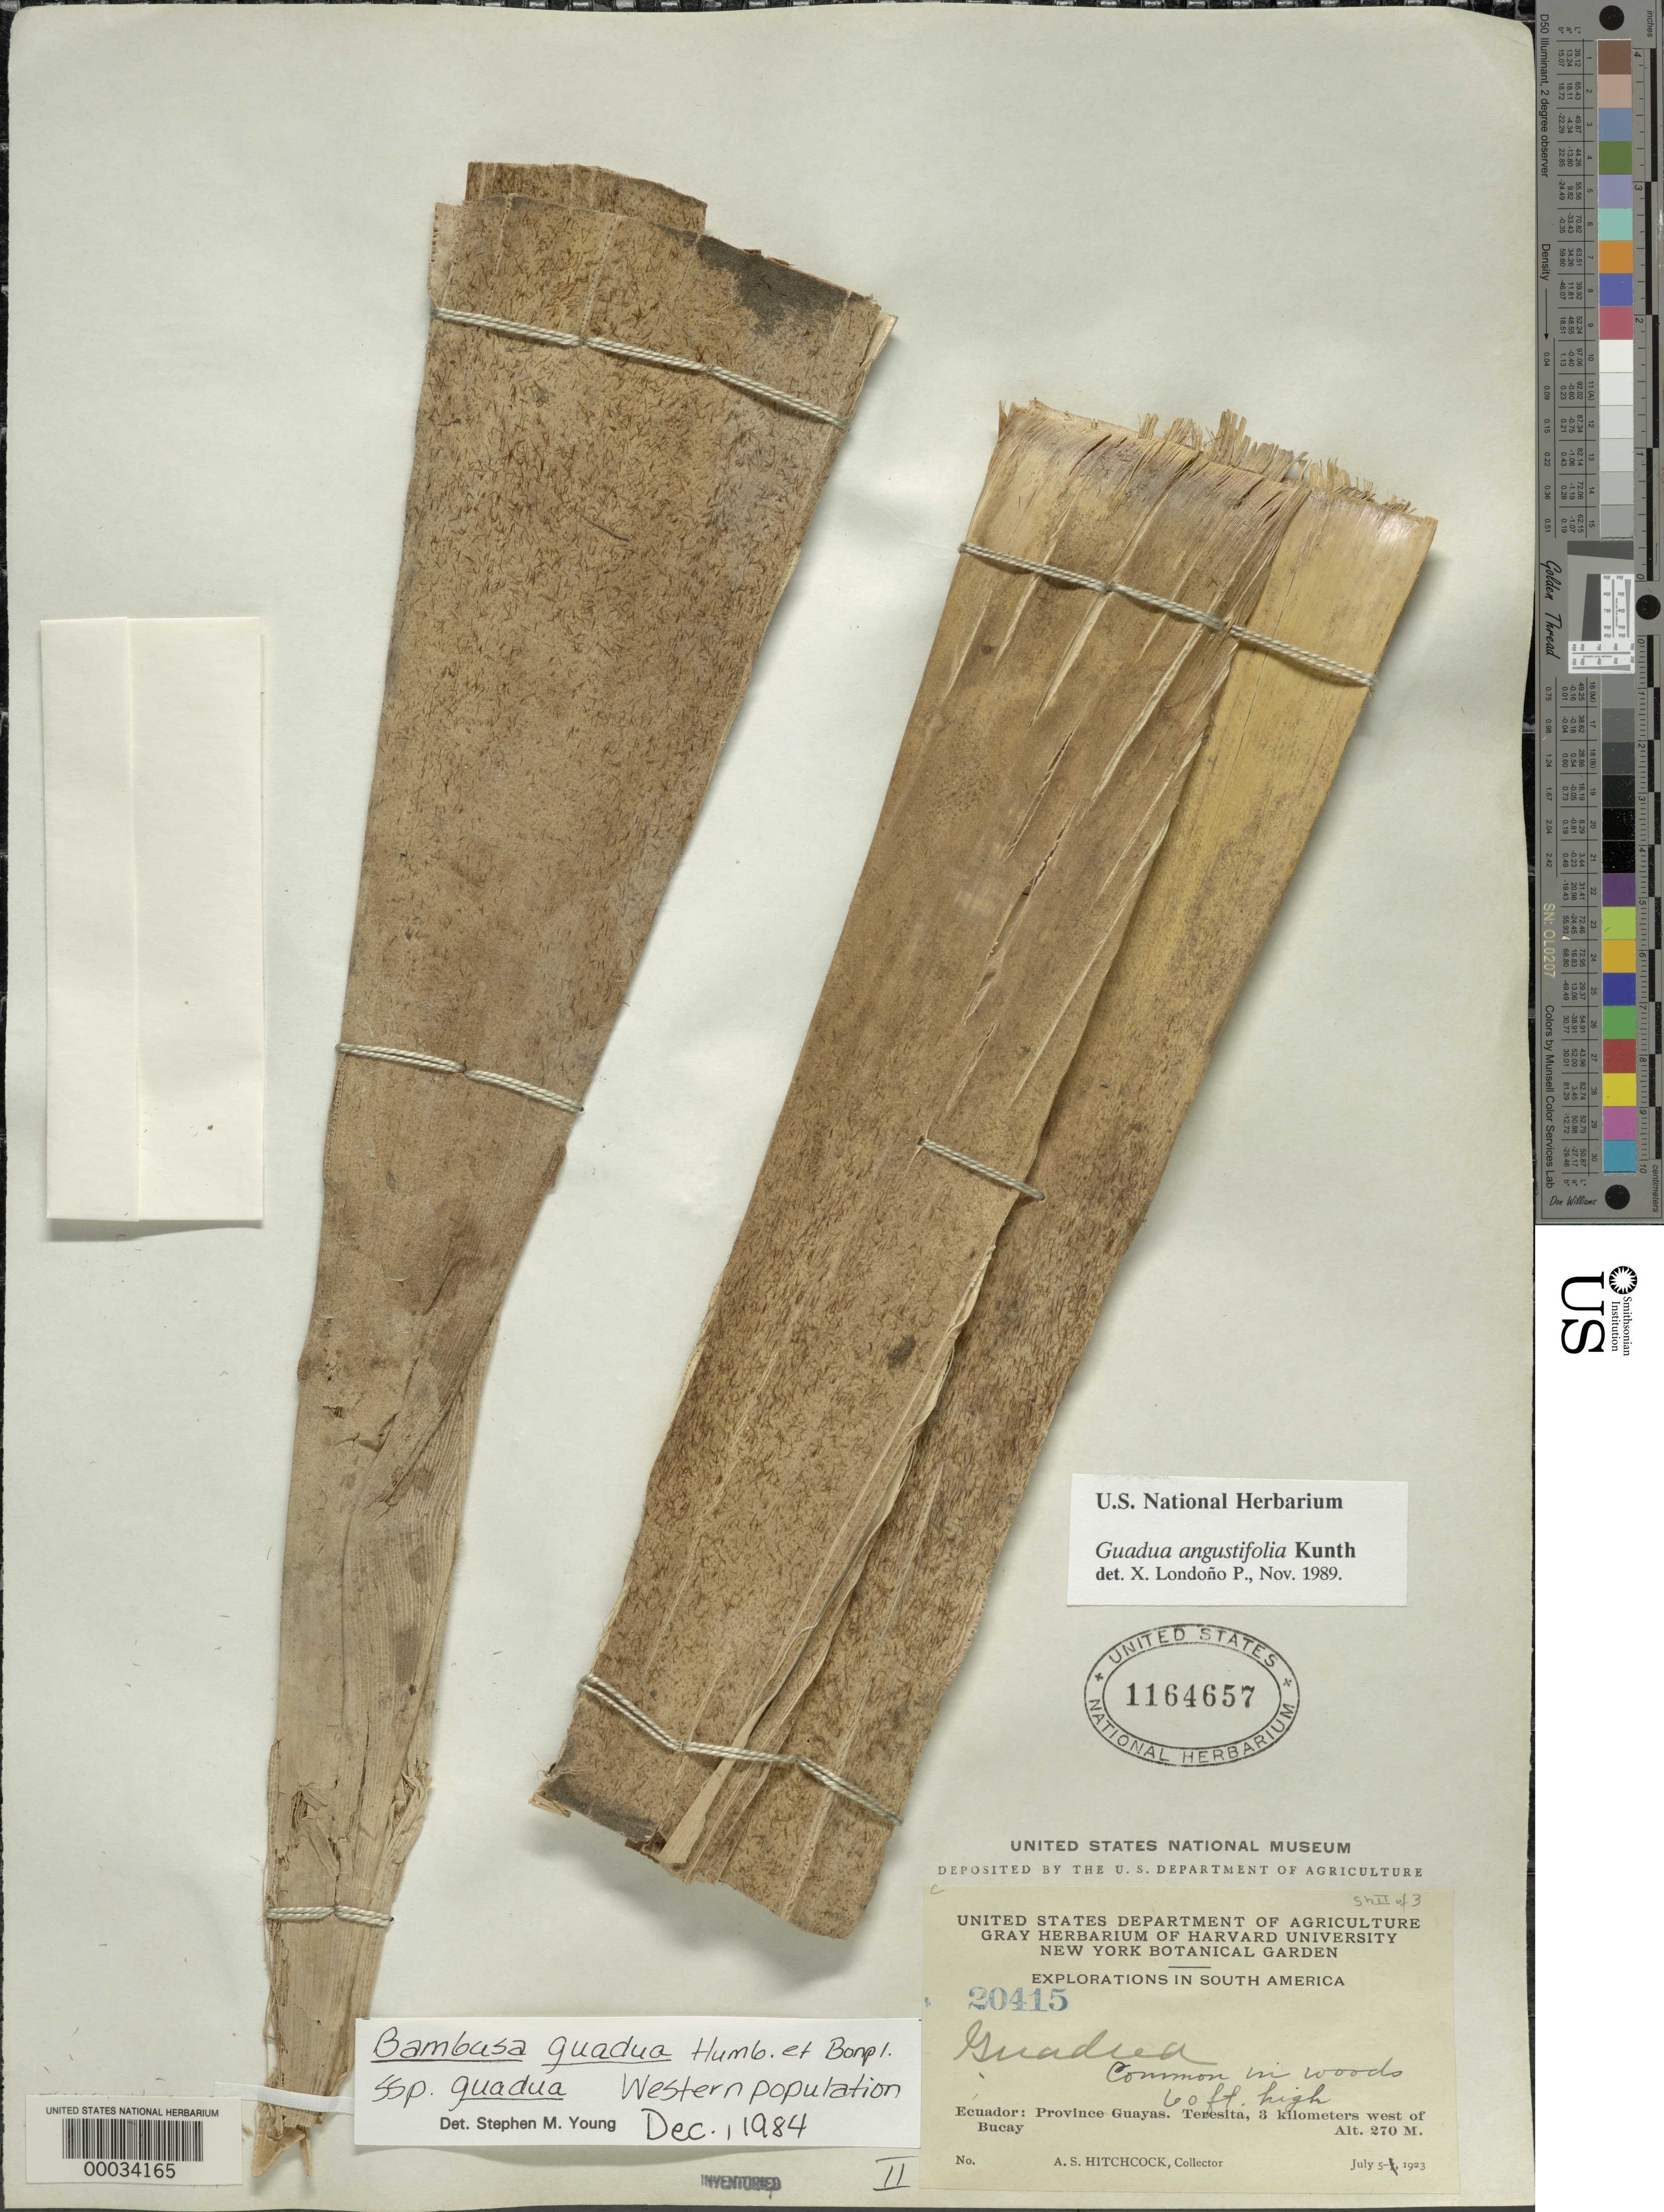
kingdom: Plantae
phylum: Tracheophyta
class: Liliopsida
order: Poales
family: Poaceae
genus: Guadua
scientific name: Guadua angustifolia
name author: Kunth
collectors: A. S. Hitchcock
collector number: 20415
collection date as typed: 05 Jul 1923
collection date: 1923-07-05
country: Ecuador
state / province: Guayas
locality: Teresita, W of Bucay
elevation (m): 270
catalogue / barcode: US 1164657